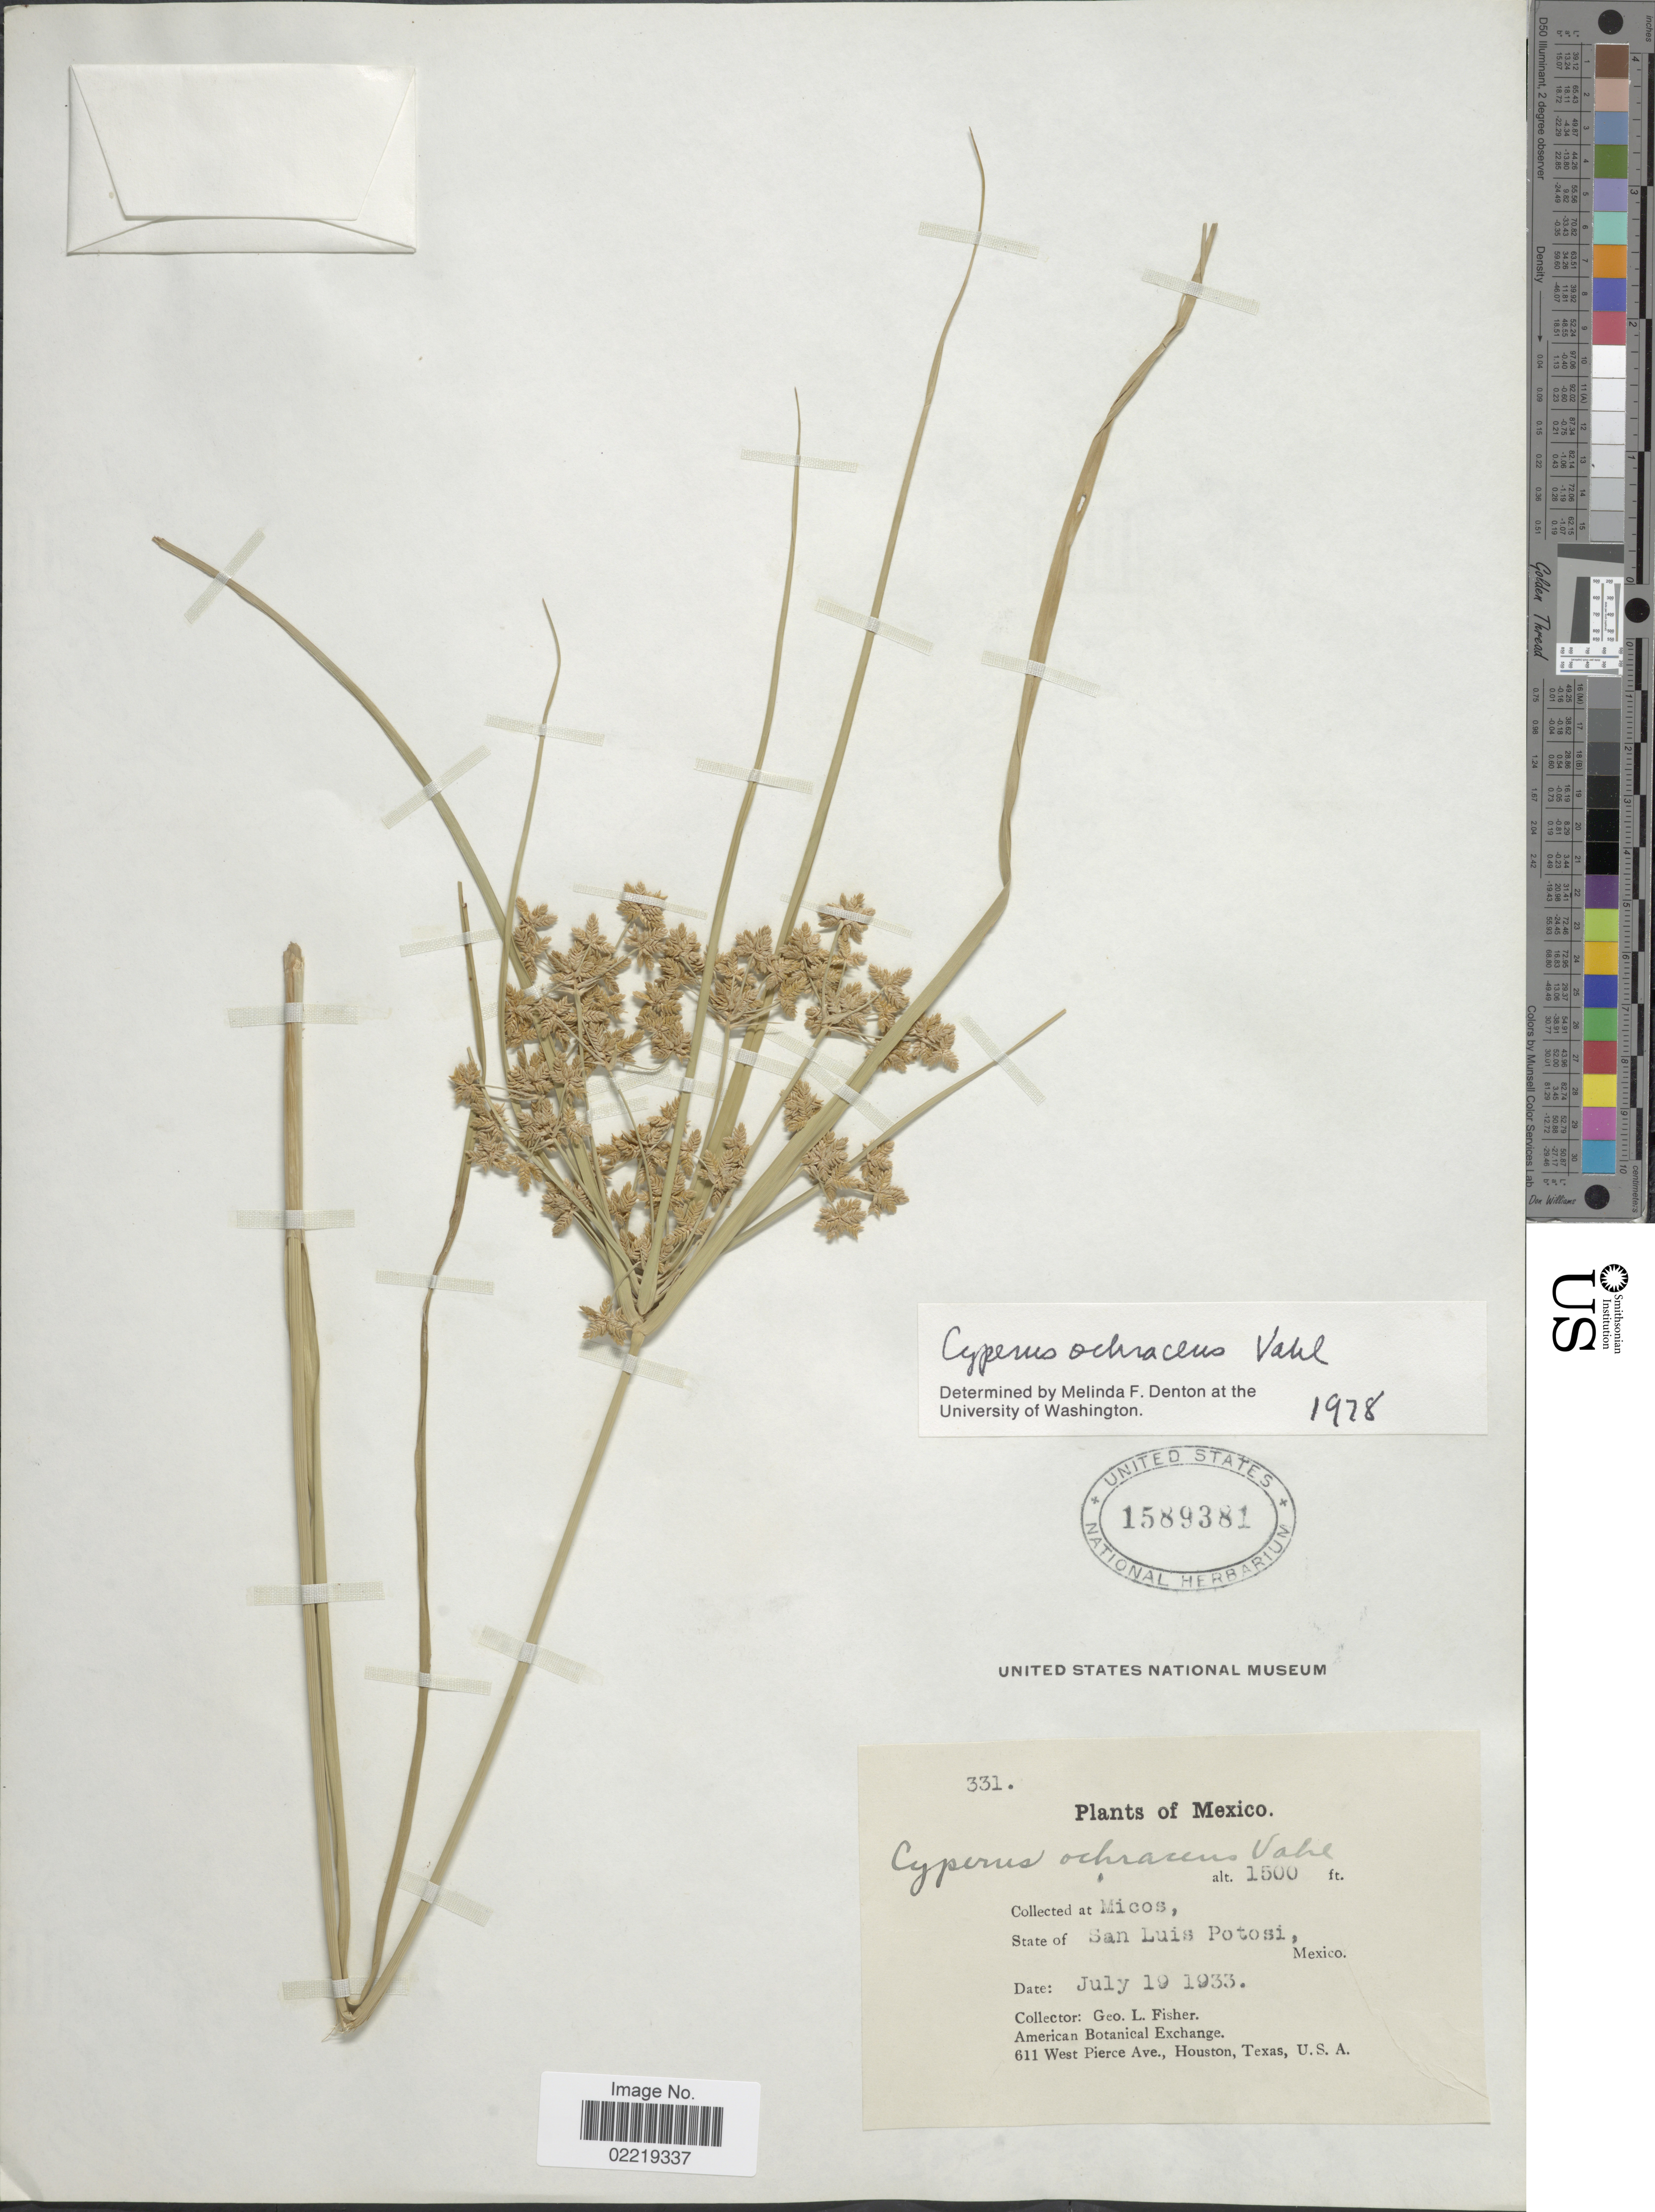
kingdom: Plantae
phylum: Tracheophyta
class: Liliopsida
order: Poales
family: Cyperaceae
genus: Cyperus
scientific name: Cyperus ochraceus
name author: Vahl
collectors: G. L. Fisher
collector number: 331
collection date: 1933-07-19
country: Mexico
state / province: San Luis Potosí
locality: Micos, State of San Luis Potosi, Mexico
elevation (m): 457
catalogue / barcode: US 1589381